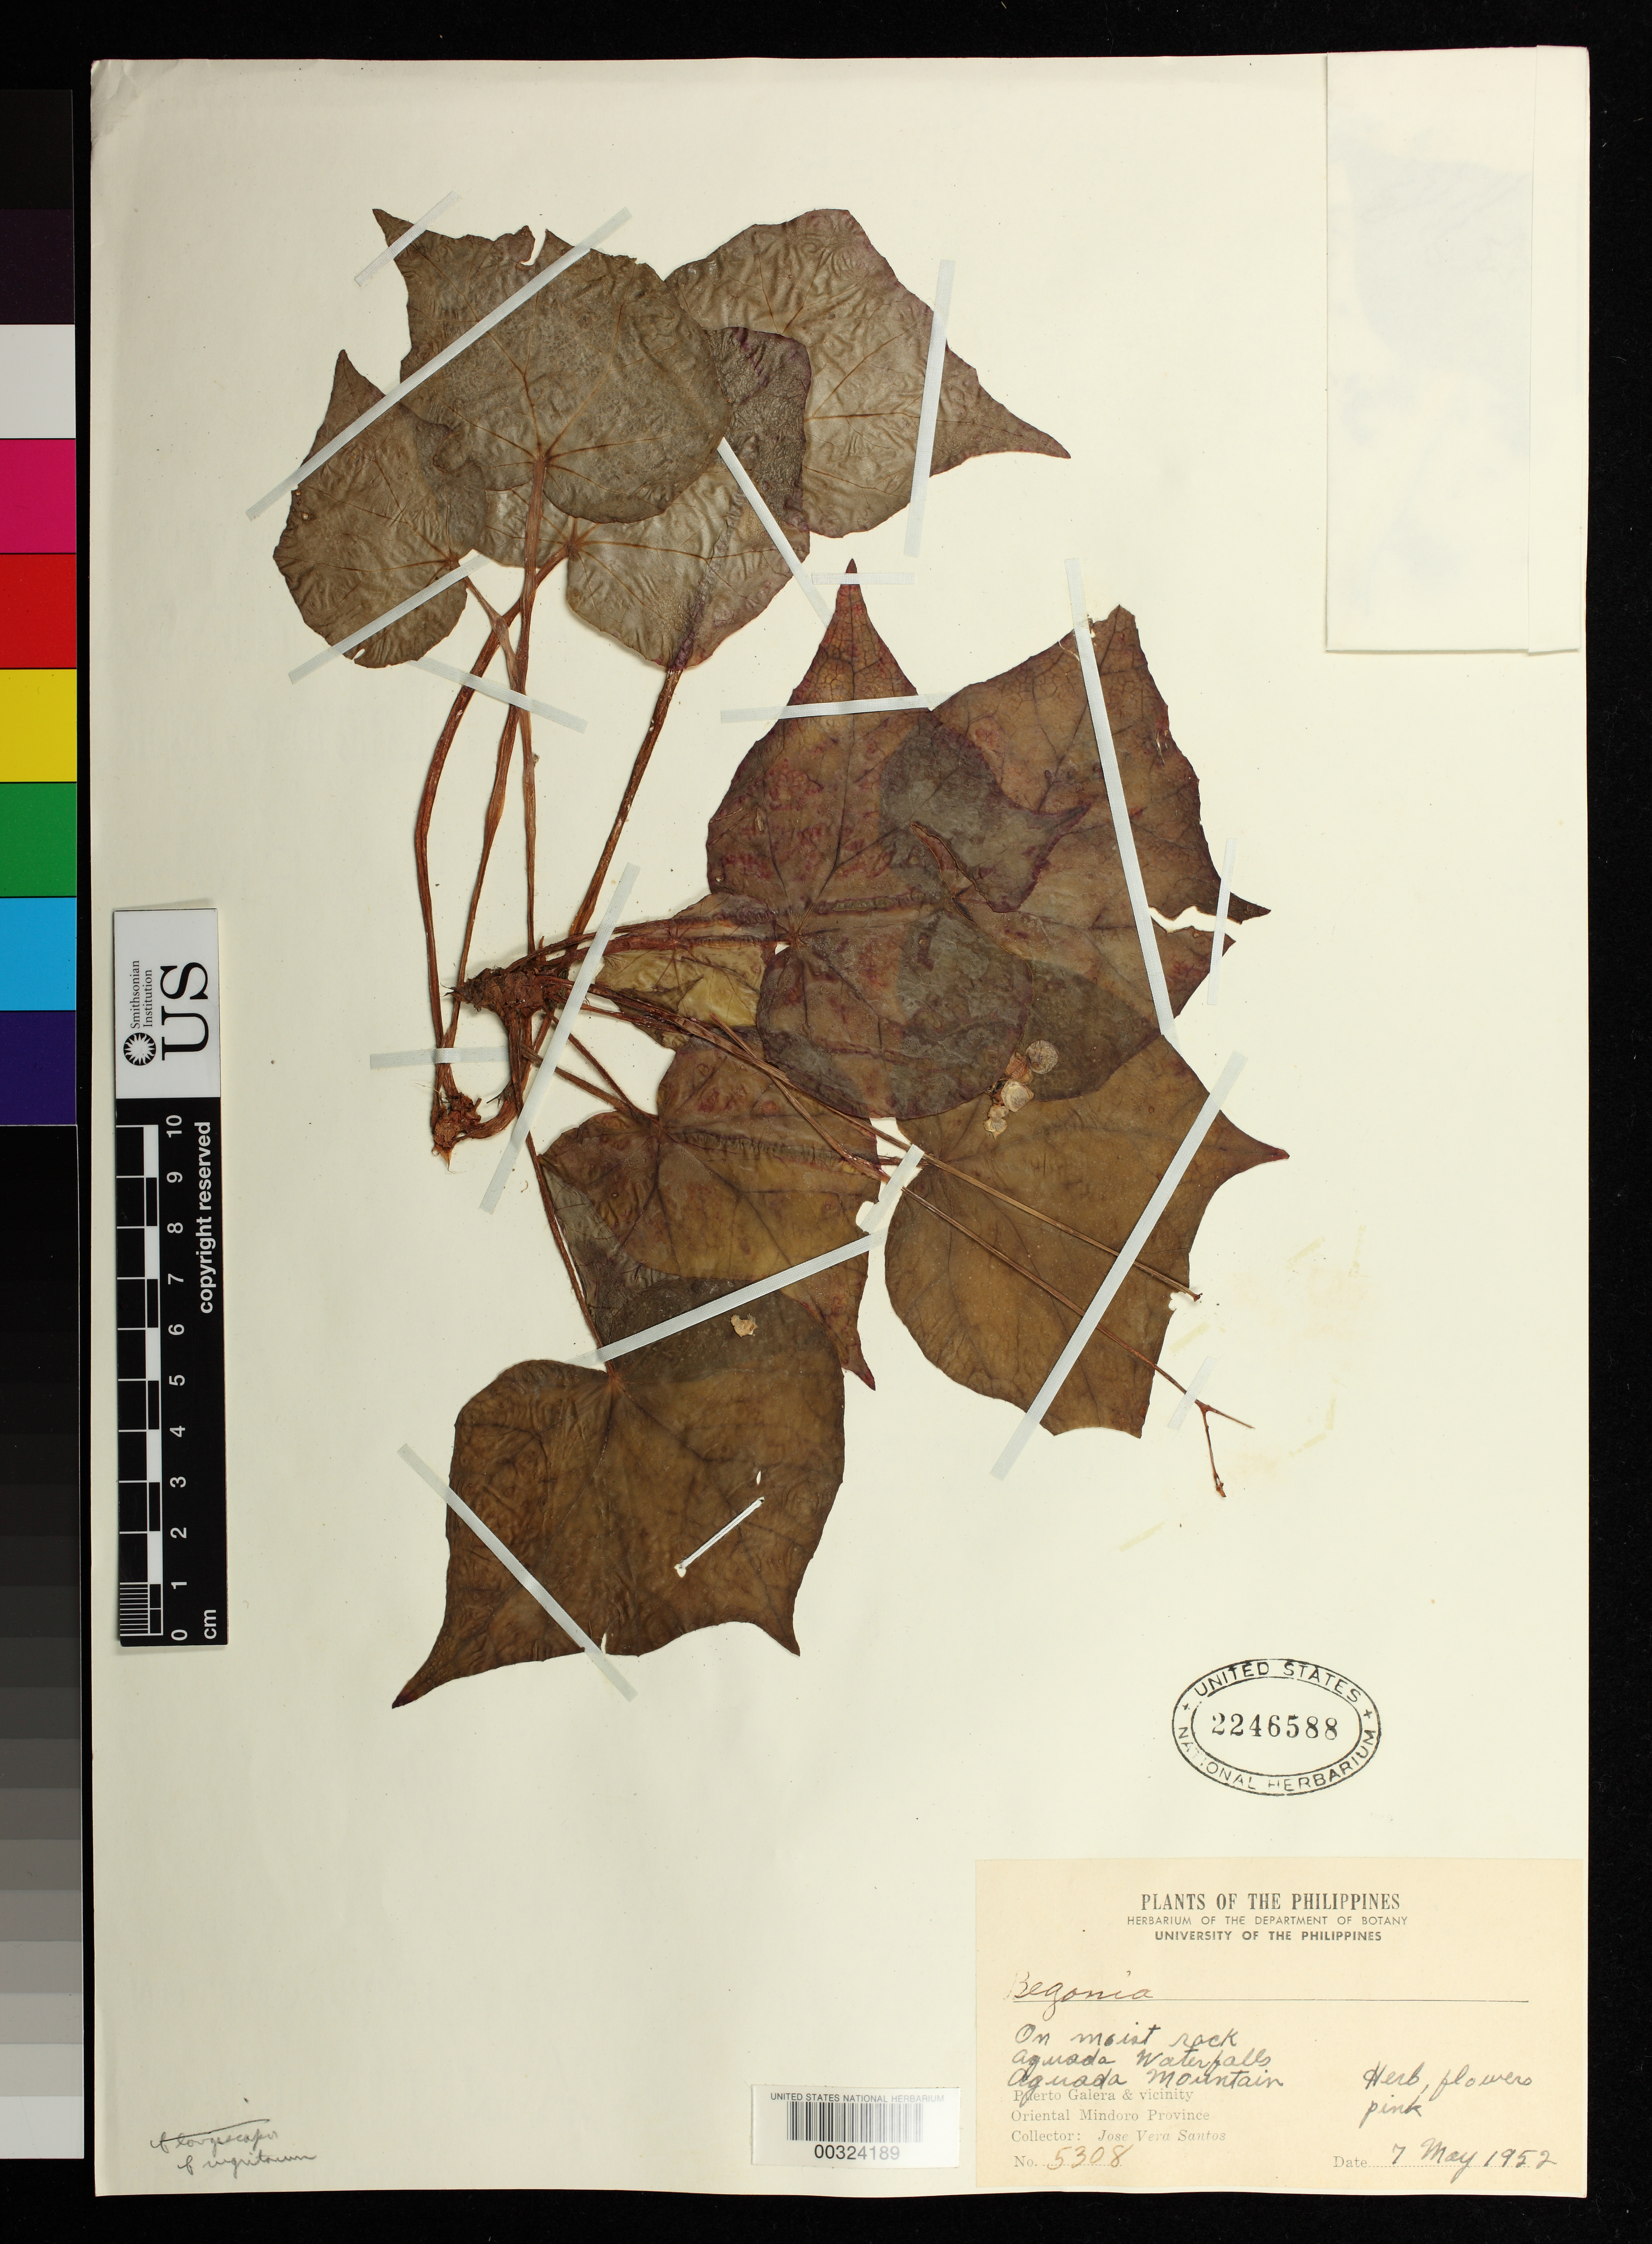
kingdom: Plantae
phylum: Tracheophyta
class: Magnoliopsida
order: Cucurbitales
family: Begoniaceae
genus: Begonia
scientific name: Begonia sp.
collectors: J. V. Santos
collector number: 5308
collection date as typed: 07 May 1952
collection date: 1952-05-07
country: Philippines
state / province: Mimaropa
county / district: Mindoro Oriental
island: Mindoro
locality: Puerto galera & vicinity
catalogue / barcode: US 2246588